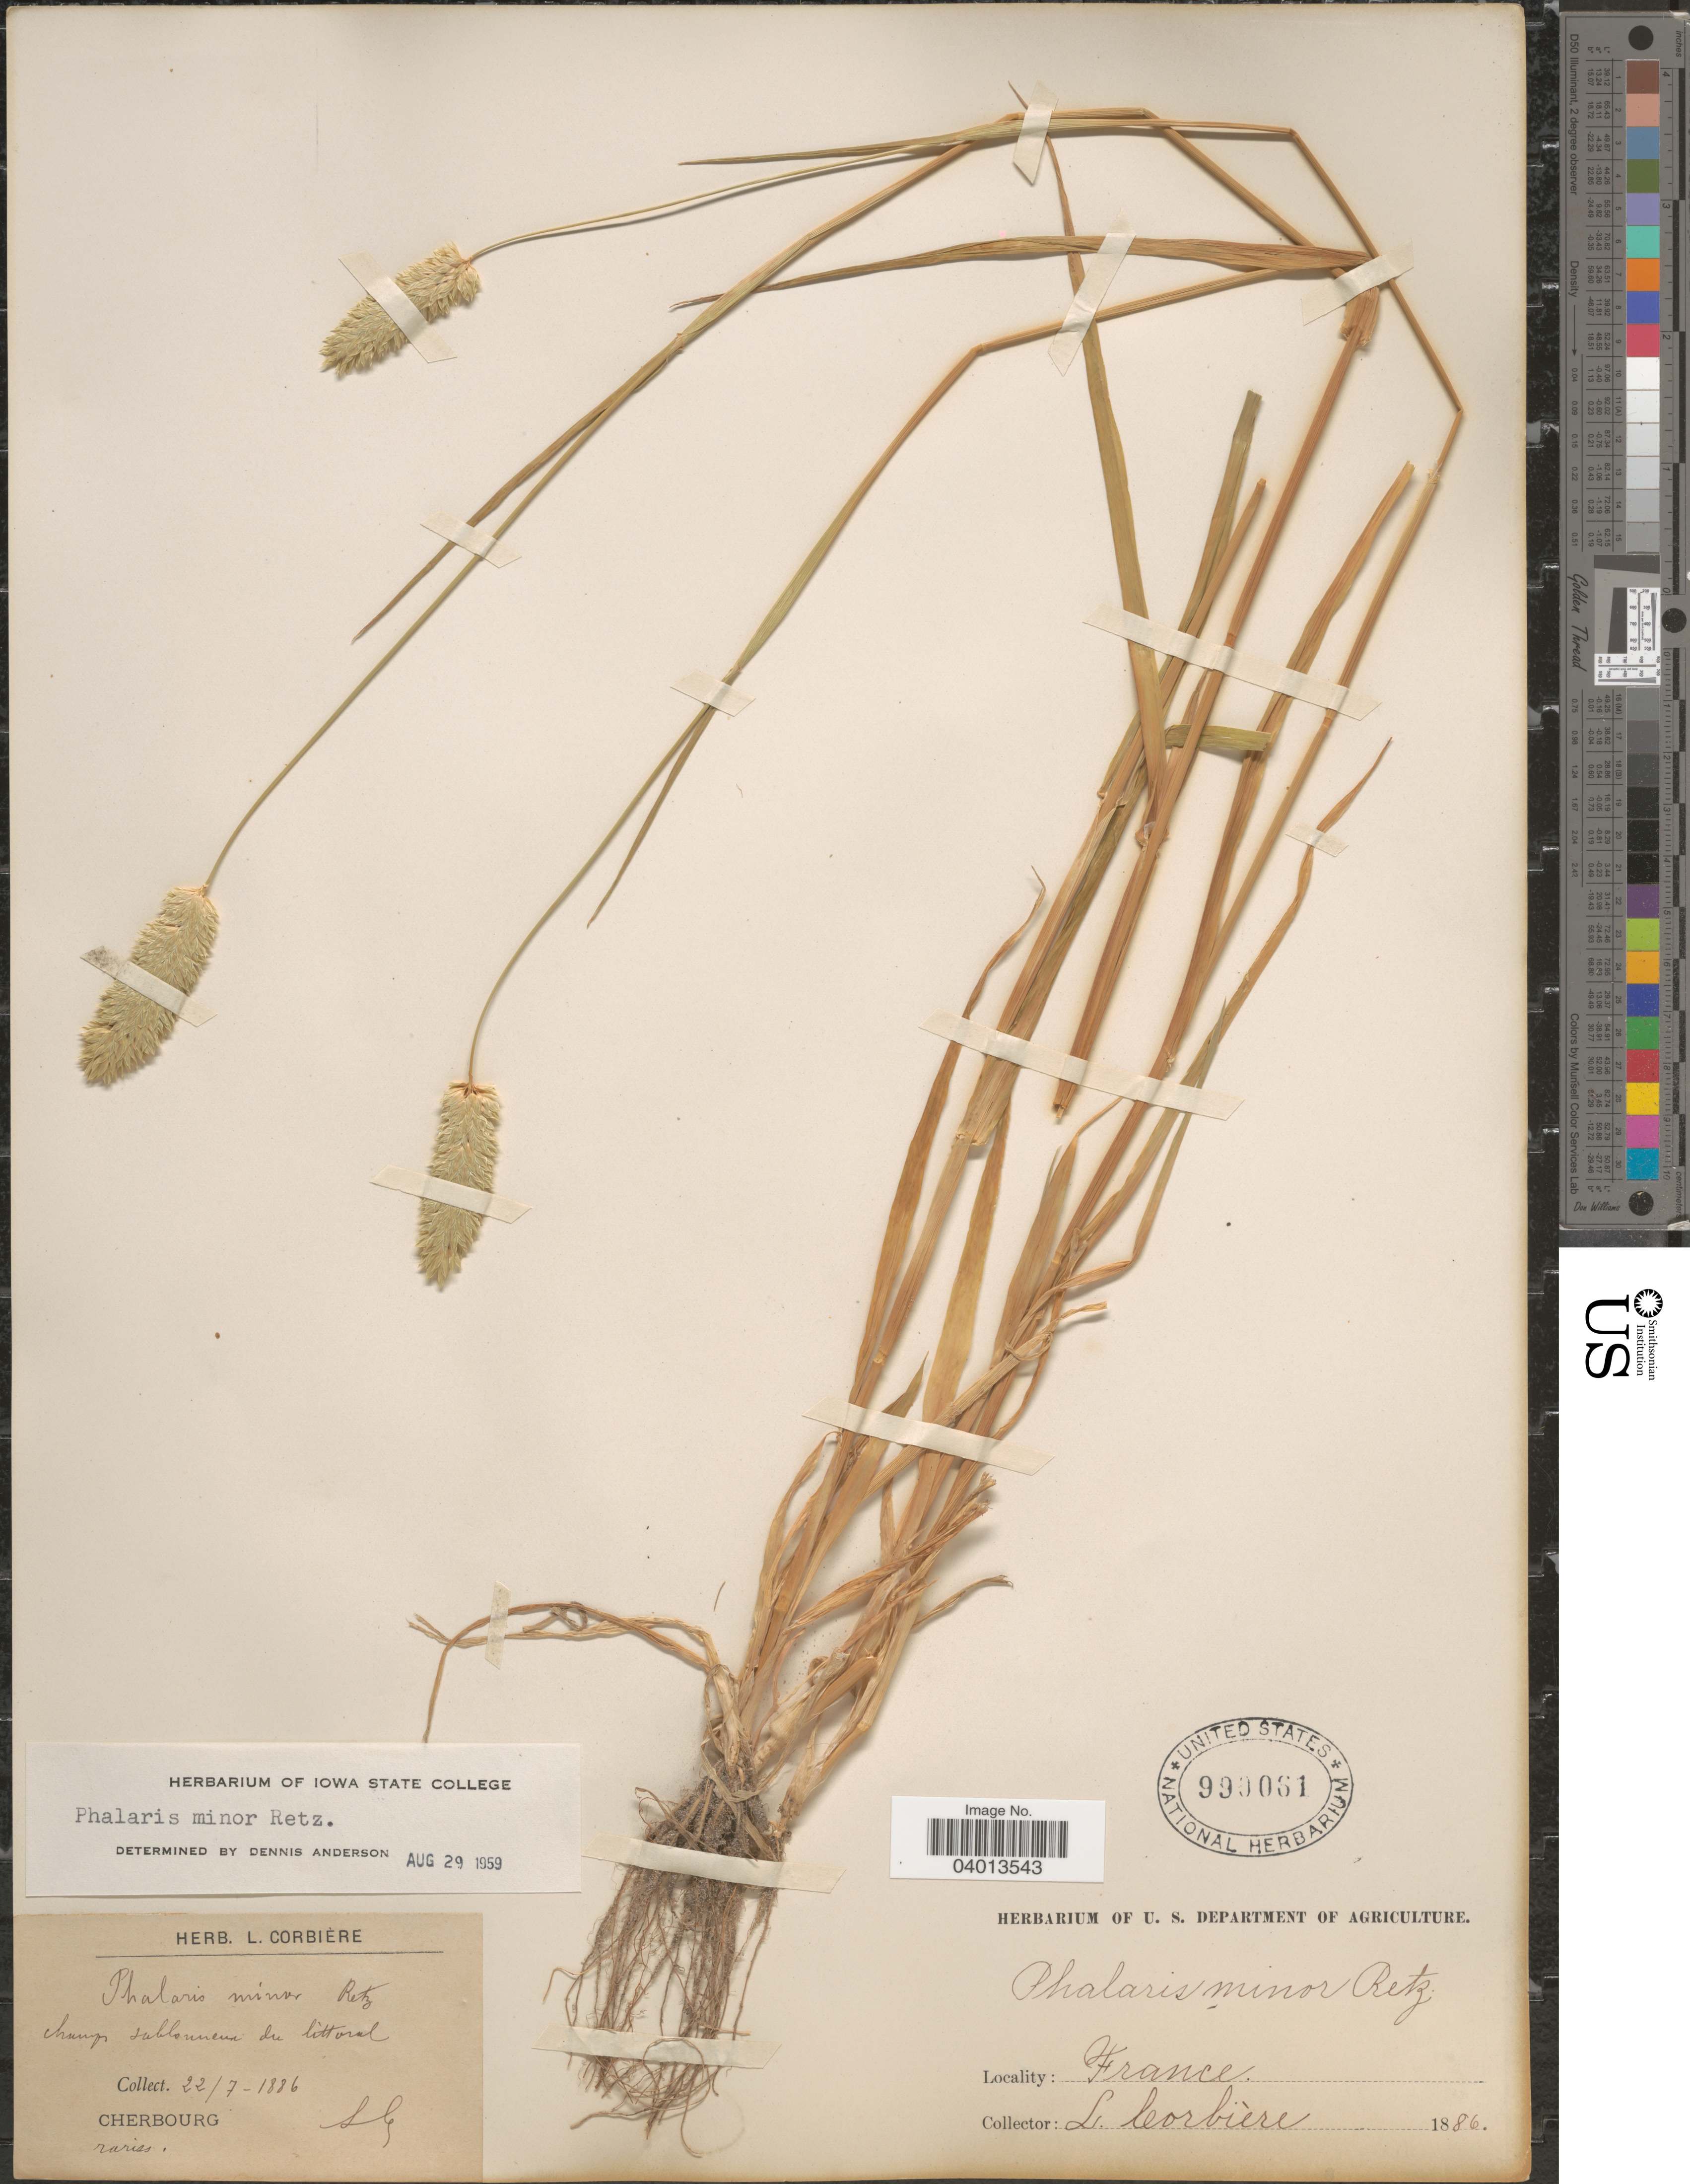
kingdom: Plantae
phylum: Tracheophyta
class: Liliopsida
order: Poales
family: Poaceae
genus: Phalaris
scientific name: Phalaris minor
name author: Retz.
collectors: L. Corbière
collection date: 1886-07-22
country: France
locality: Champ sablouneux du littoral. Cherbourg.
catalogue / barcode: US 999061